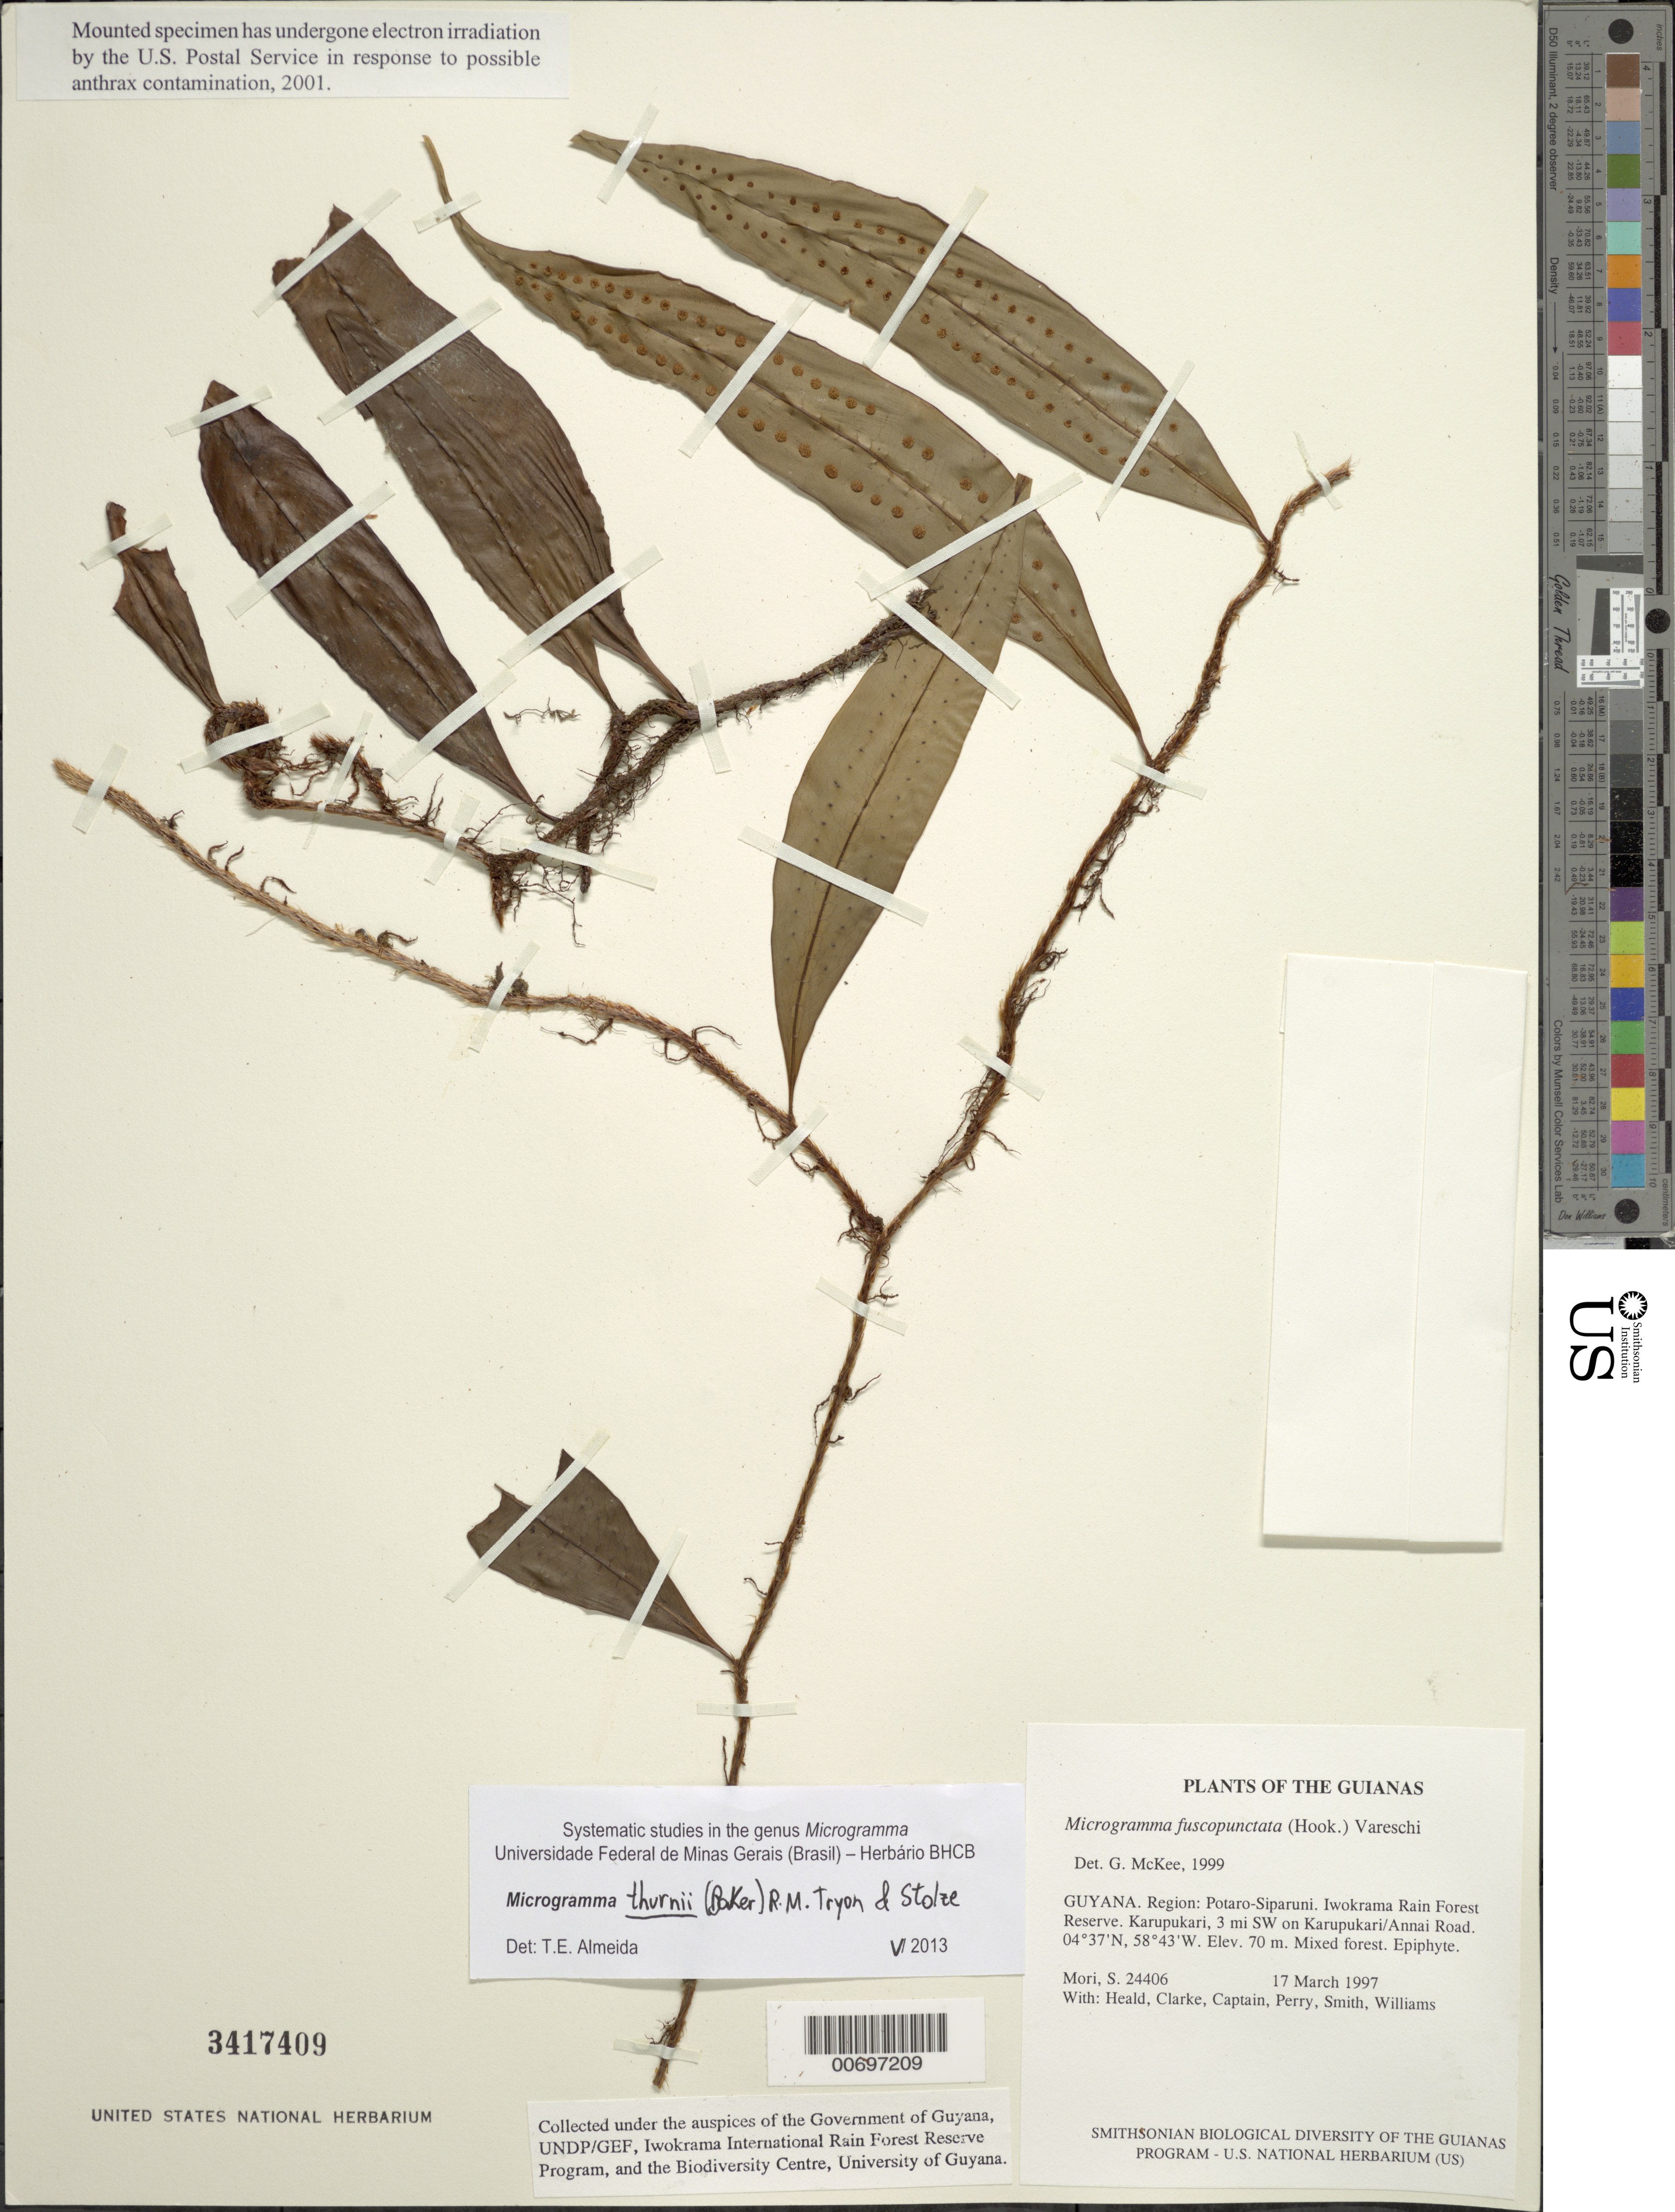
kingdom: Plantae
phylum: Tracheophyta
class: Polypodiopsida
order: Polypodiales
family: Polypodiaceae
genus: Microgramma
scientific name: Microgramma thurnii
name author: (Baker) R.M. Tryon & Stolze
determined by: Almeida, T. E.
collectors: S. Mori, S. Heald, D. Clarke, C. Captain, C. Perry, -- Smith & R. Williams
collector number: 24406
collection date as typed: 17 March 1997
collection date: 1997-03-17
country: Guyana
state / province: Potaro-Siparuni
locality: Iwokrama Rain Forest Reserve. Karupukari, 3 mi SW on Karupukari/Annai Road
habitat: Mixed forest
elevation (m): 70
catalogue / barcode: US 3417409